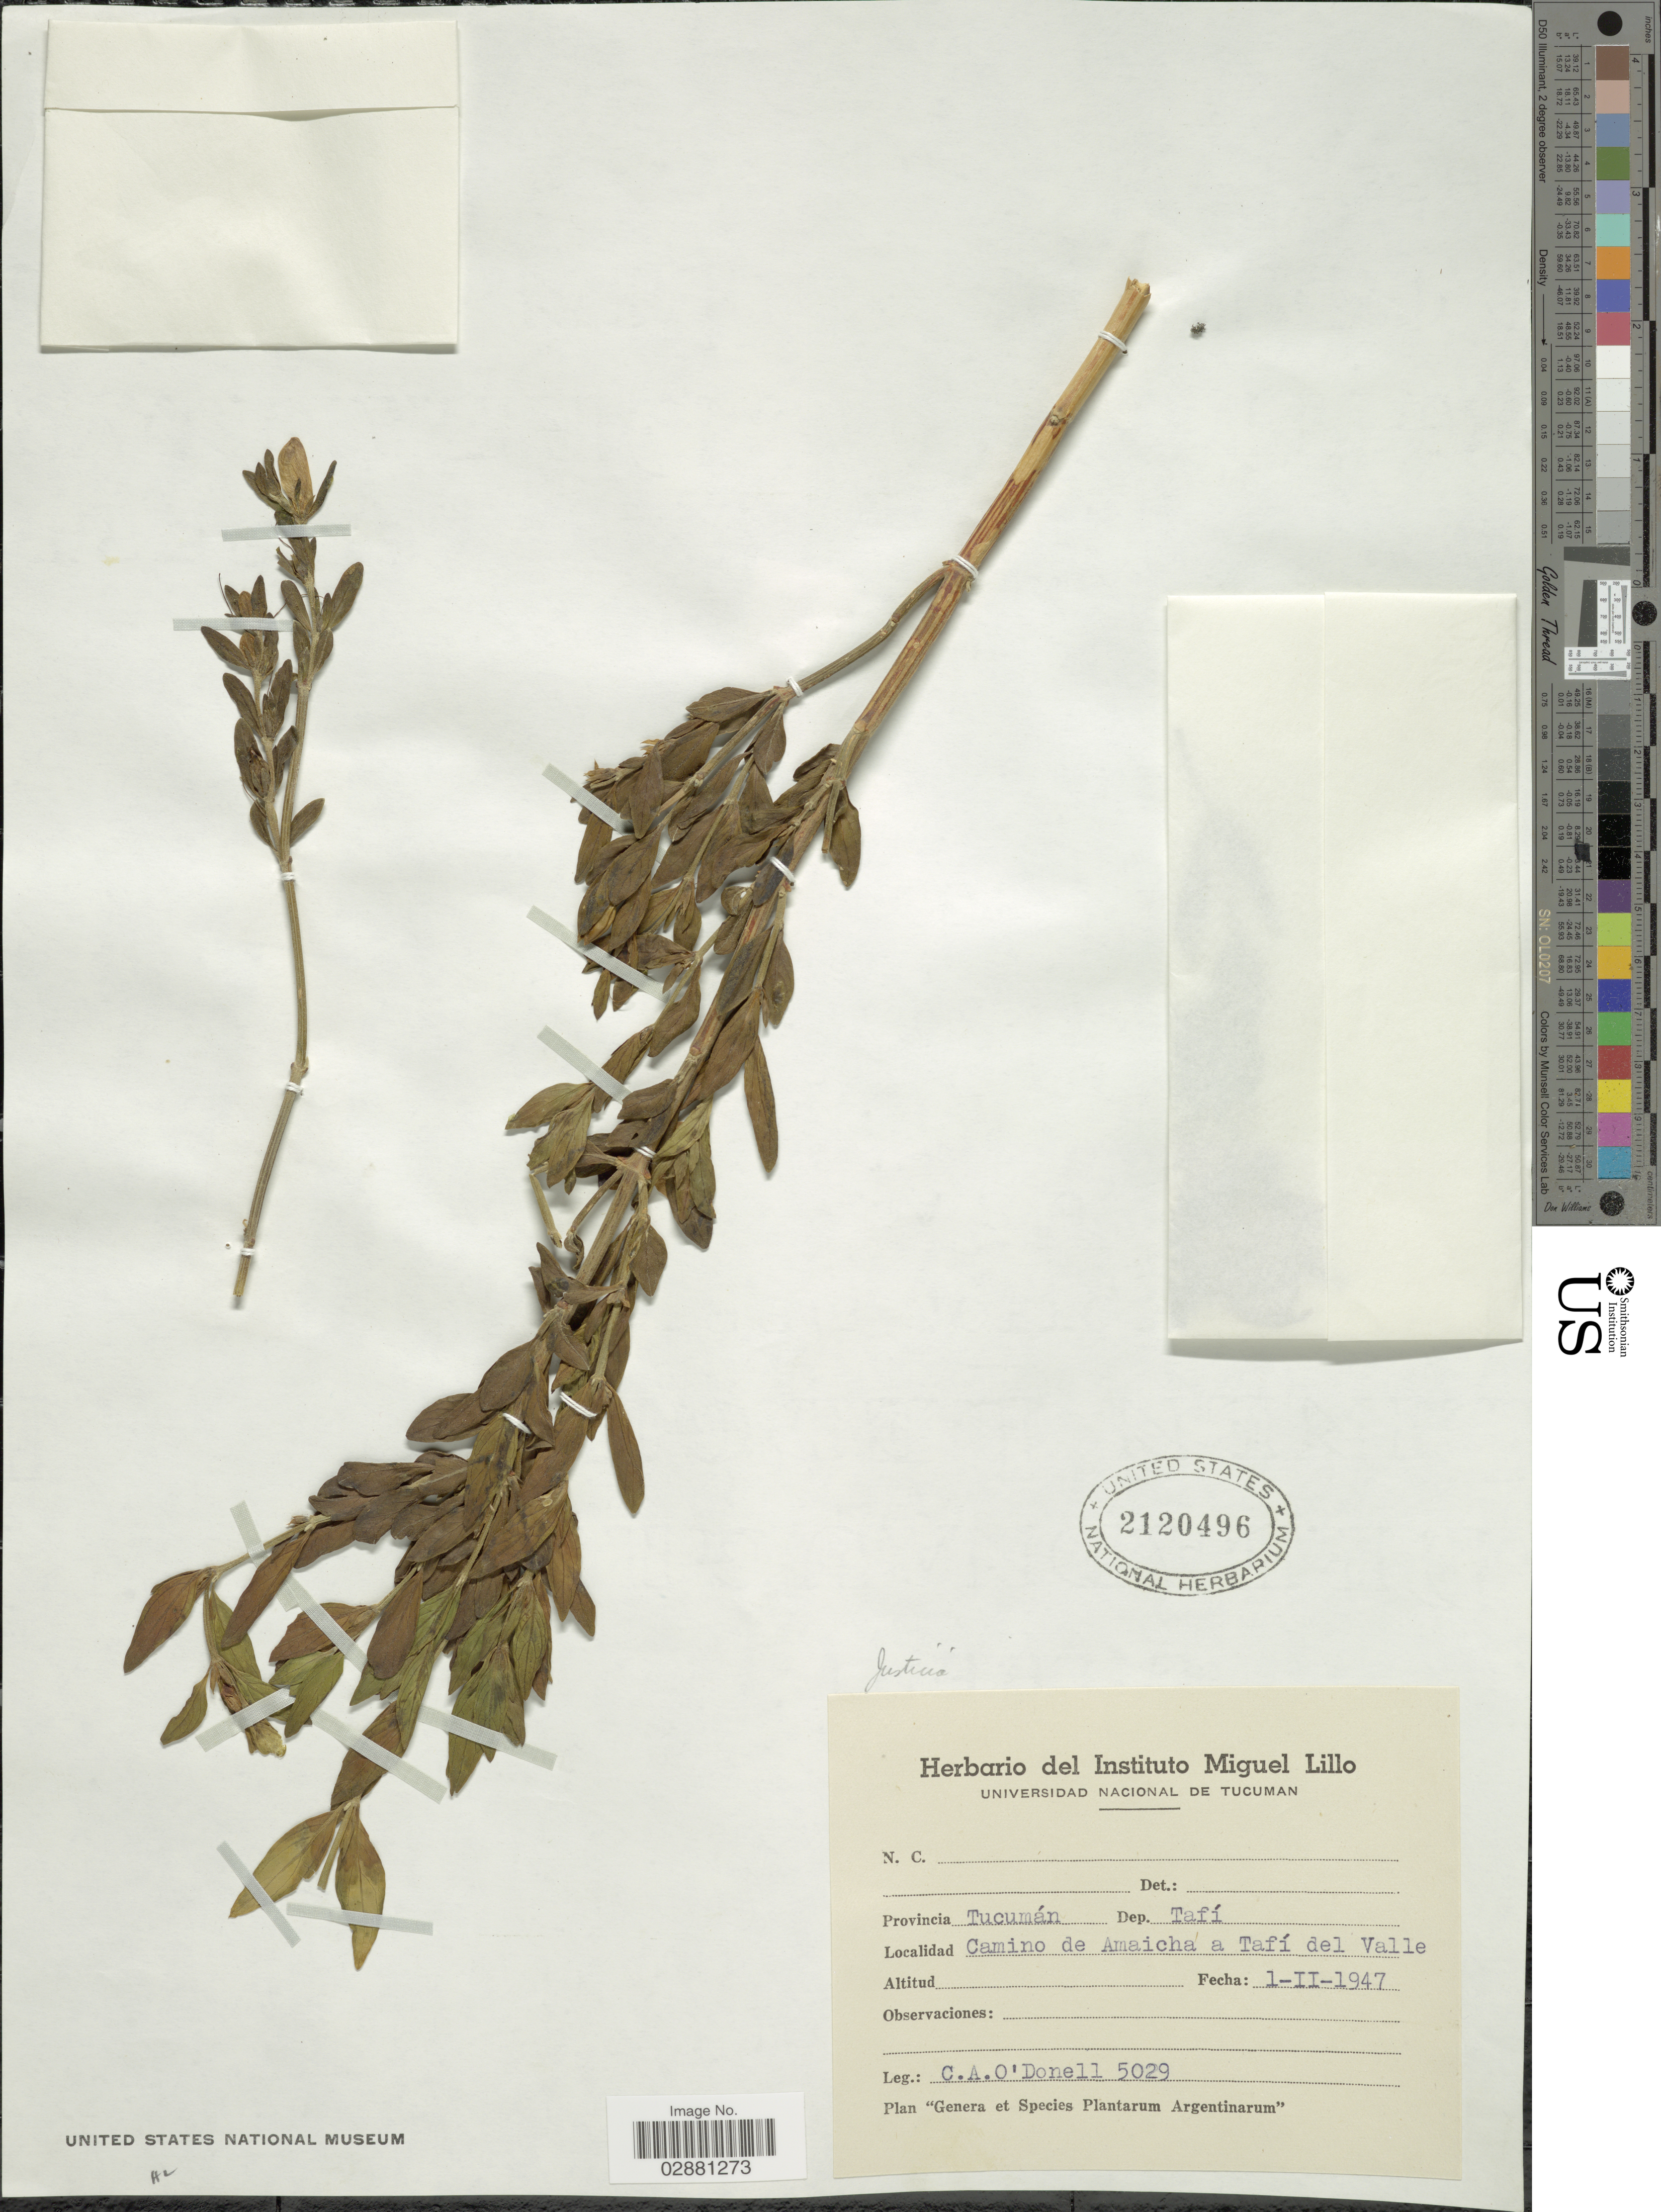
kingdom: Plantae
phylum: Tracheophyta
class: Magnoliopsida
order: Lamiales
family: Acanthaceae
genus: Justicia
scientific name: Justicia tweediana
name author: (Nees) Griseb.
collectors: C. A. O'Donell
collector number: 5029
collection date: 1947-02-01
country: Argentina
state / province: Tucuman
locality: Dep. Tafí, Camino de Amaicha a Tafí del Valle.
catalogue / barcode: US 2120496